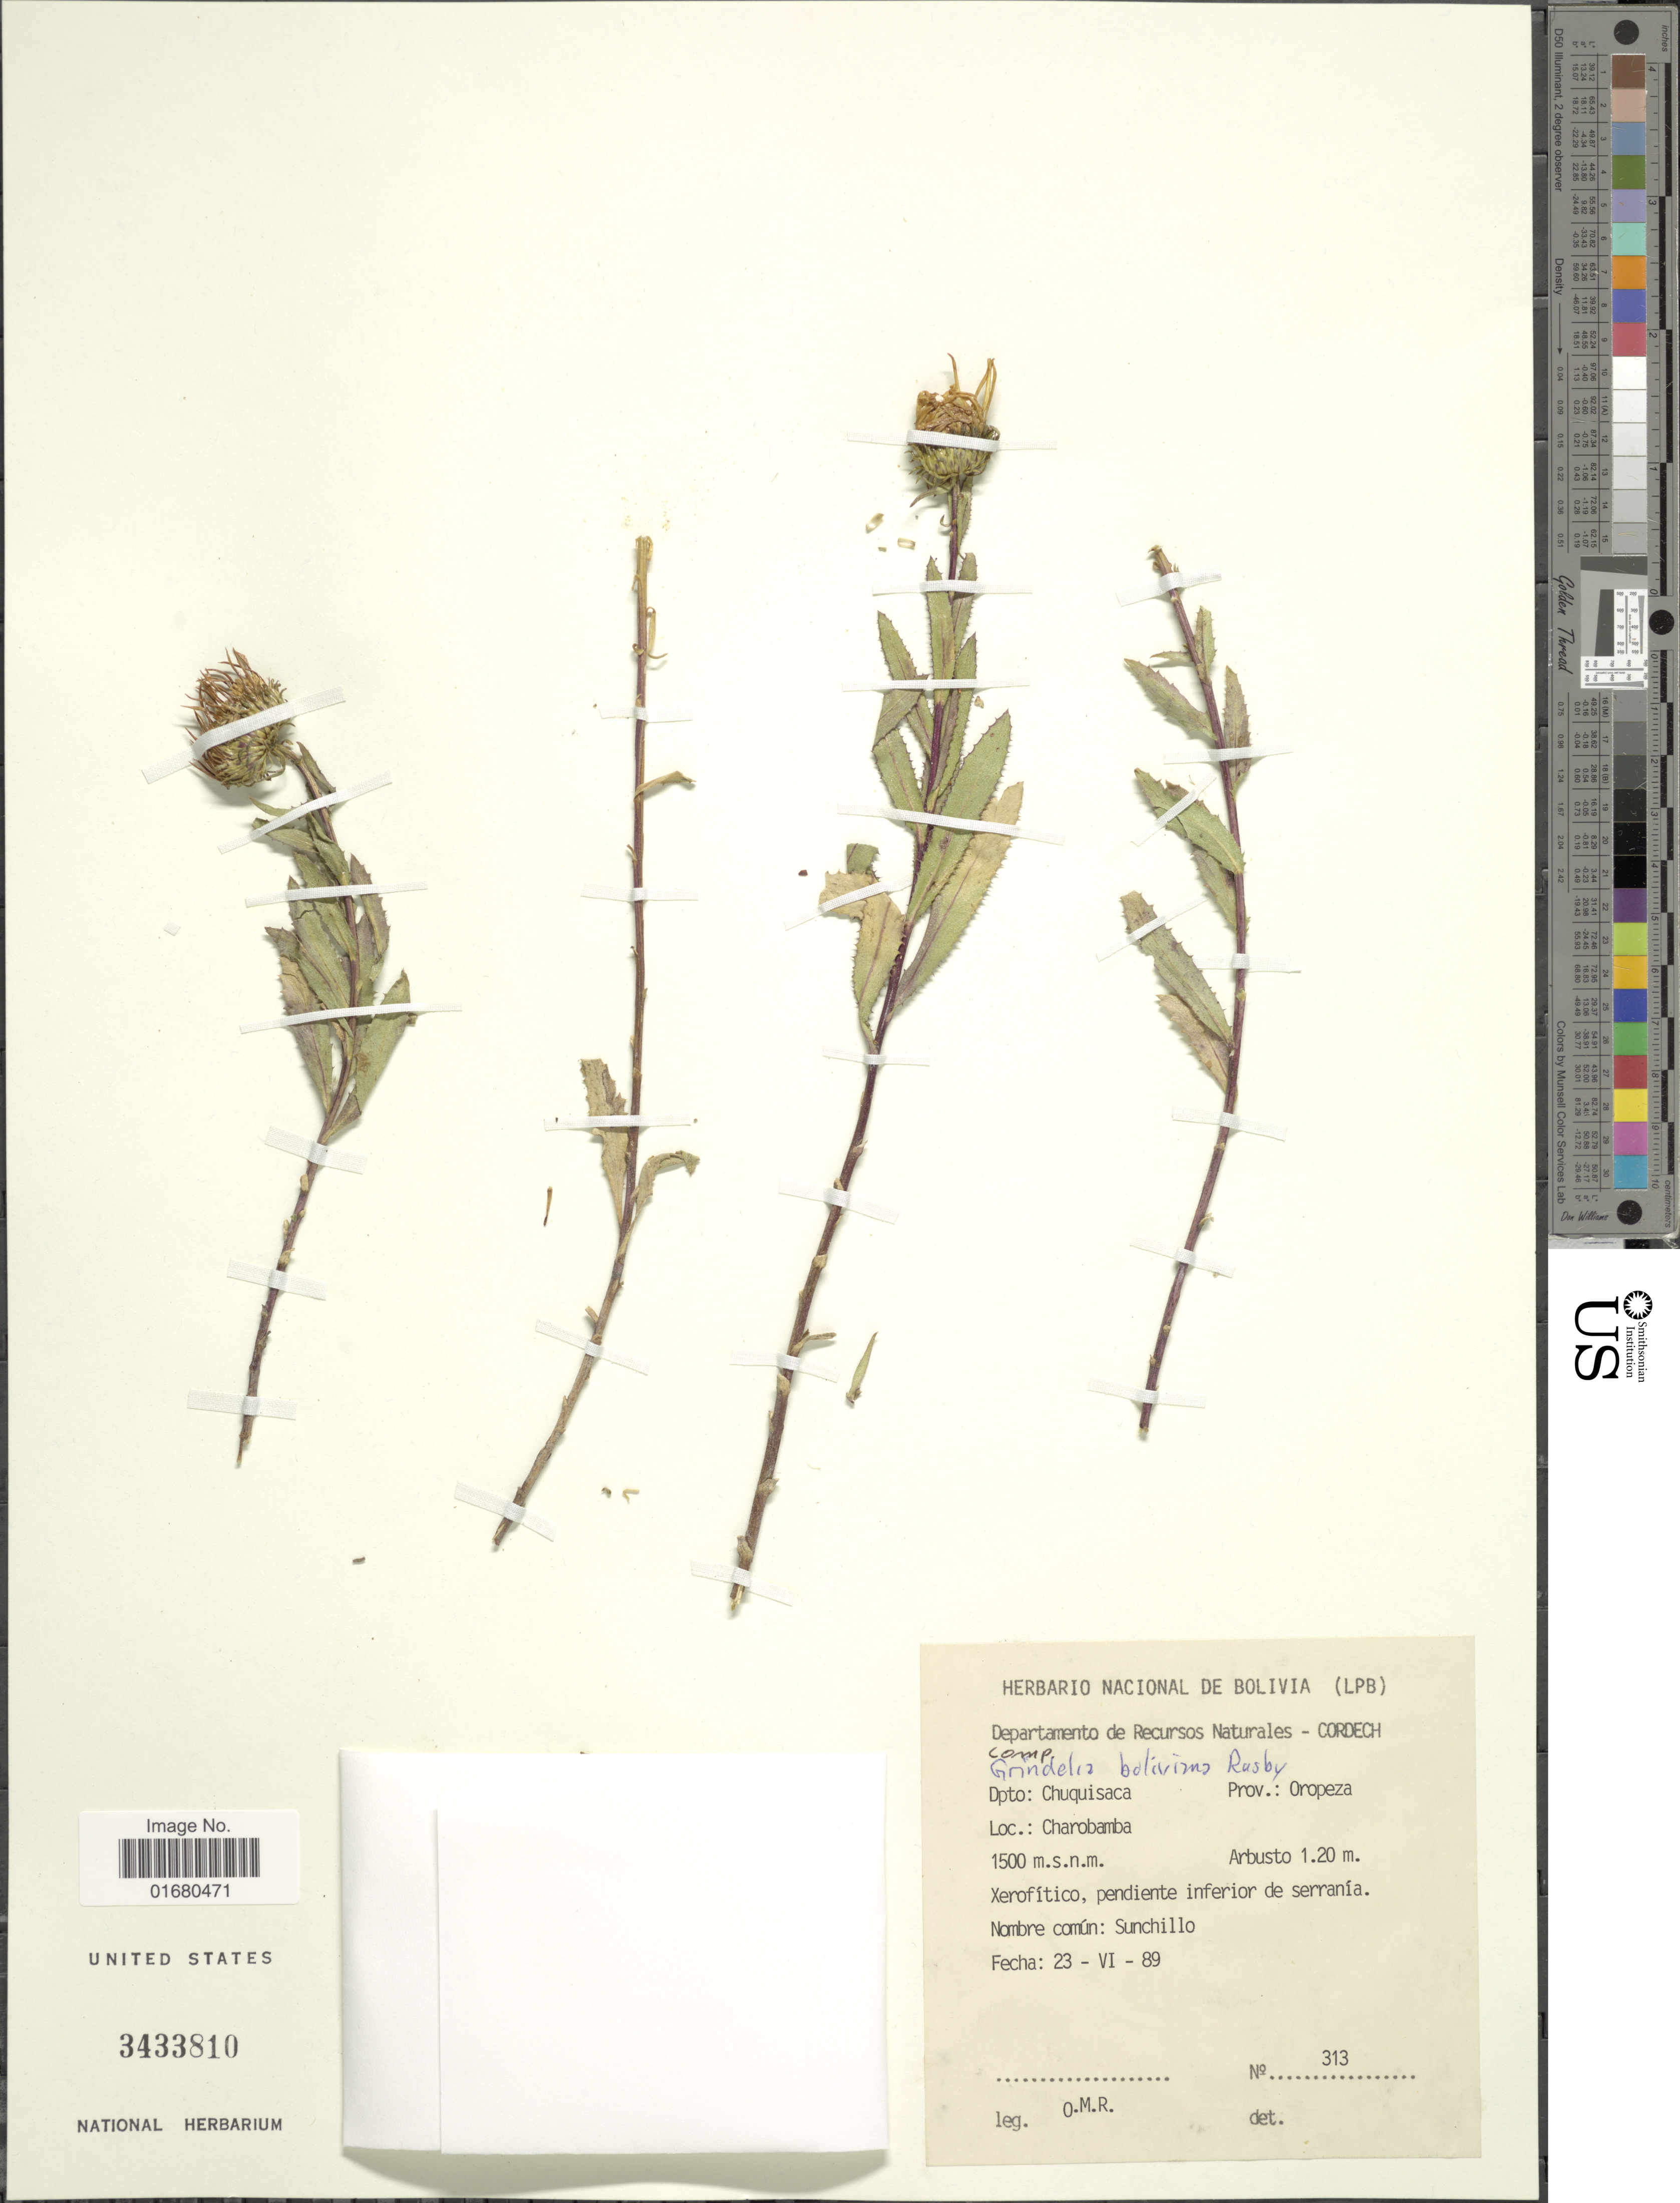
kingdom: Plantae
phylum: Tracheophyta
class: Magnoliopsida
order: Asterales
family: Asteraceae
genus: Grindelia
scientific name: Grindelia boliviana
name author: Rusby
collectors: O. M. R.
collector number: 313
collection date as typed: Transcribed d/m/y: 23/6/89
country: Bolivia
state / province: Chuquisaca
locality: Dpto: Chuquisaca, Prov.: Oropeza, Loc.: Charobamba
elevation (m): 1500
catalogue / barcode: US 3433810